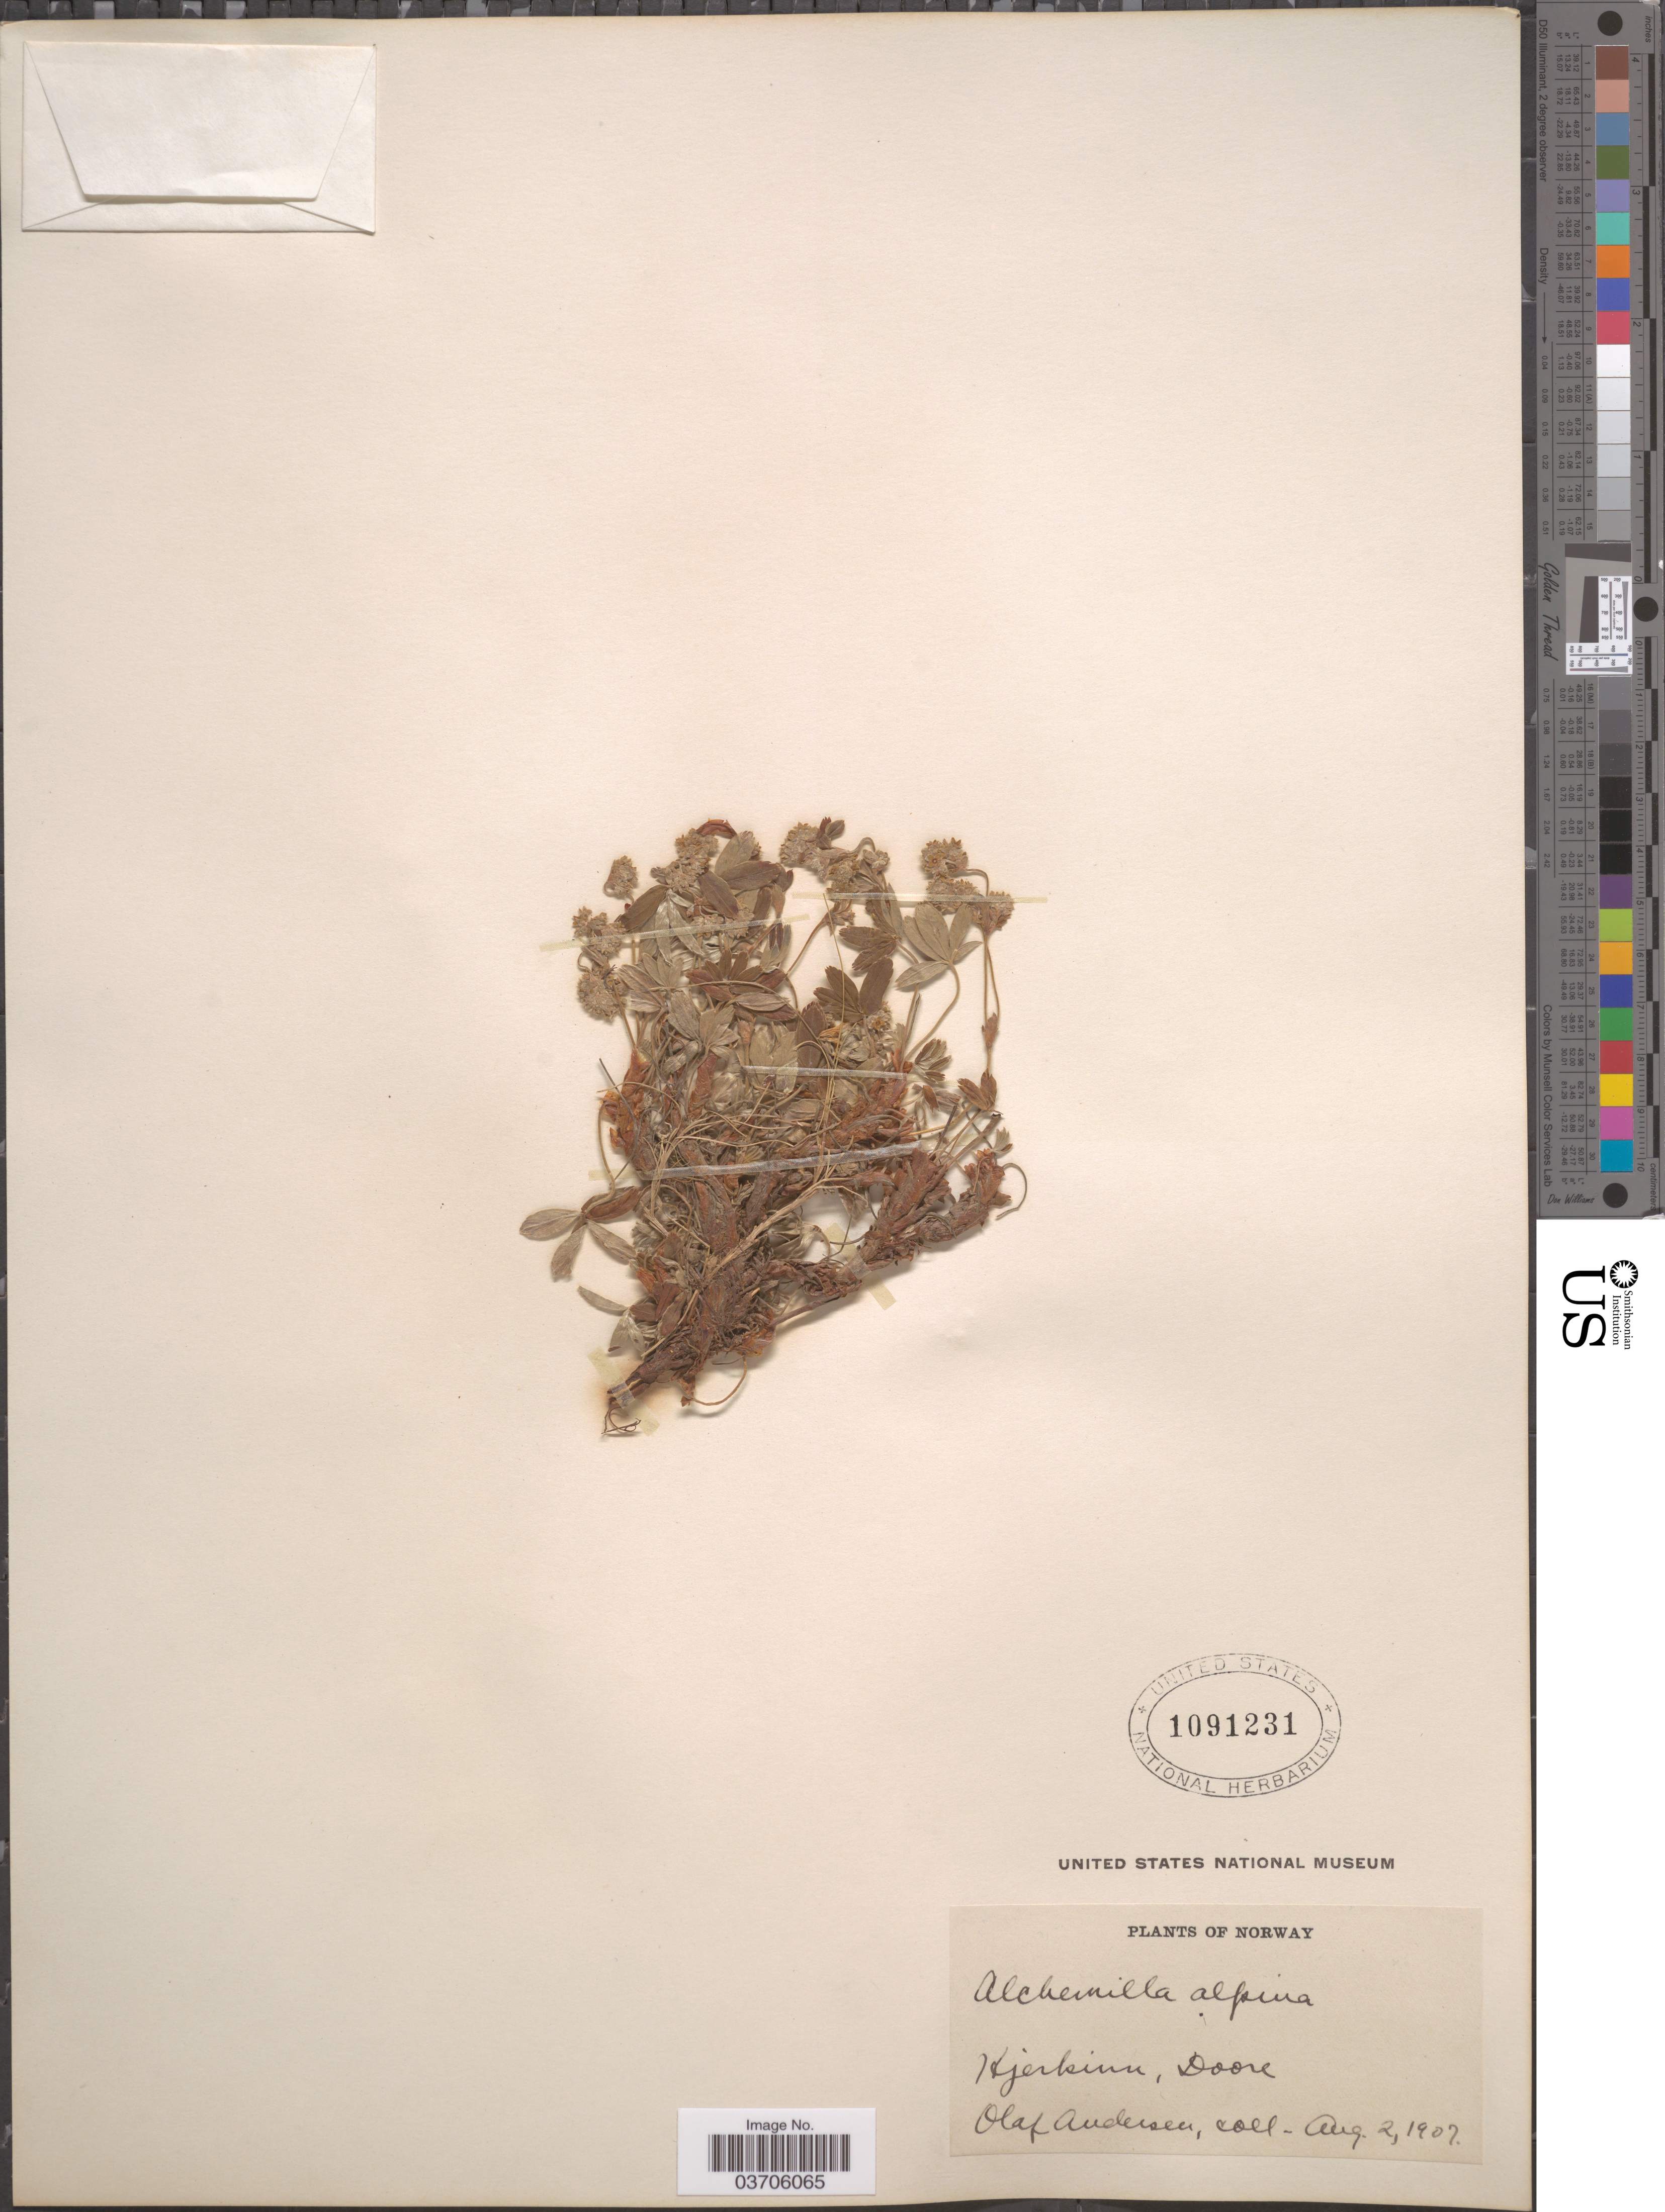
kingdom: Plantae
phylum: Tracheophyta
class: Magnoliopsida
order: Rosales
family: Rosaceae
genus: Alchemilla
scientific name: Alchemilla alpina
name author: L.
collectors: O. Andersen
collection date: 1907-08-02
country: Norway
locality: Kjerbinn, Doore.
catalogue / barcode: US 1091231